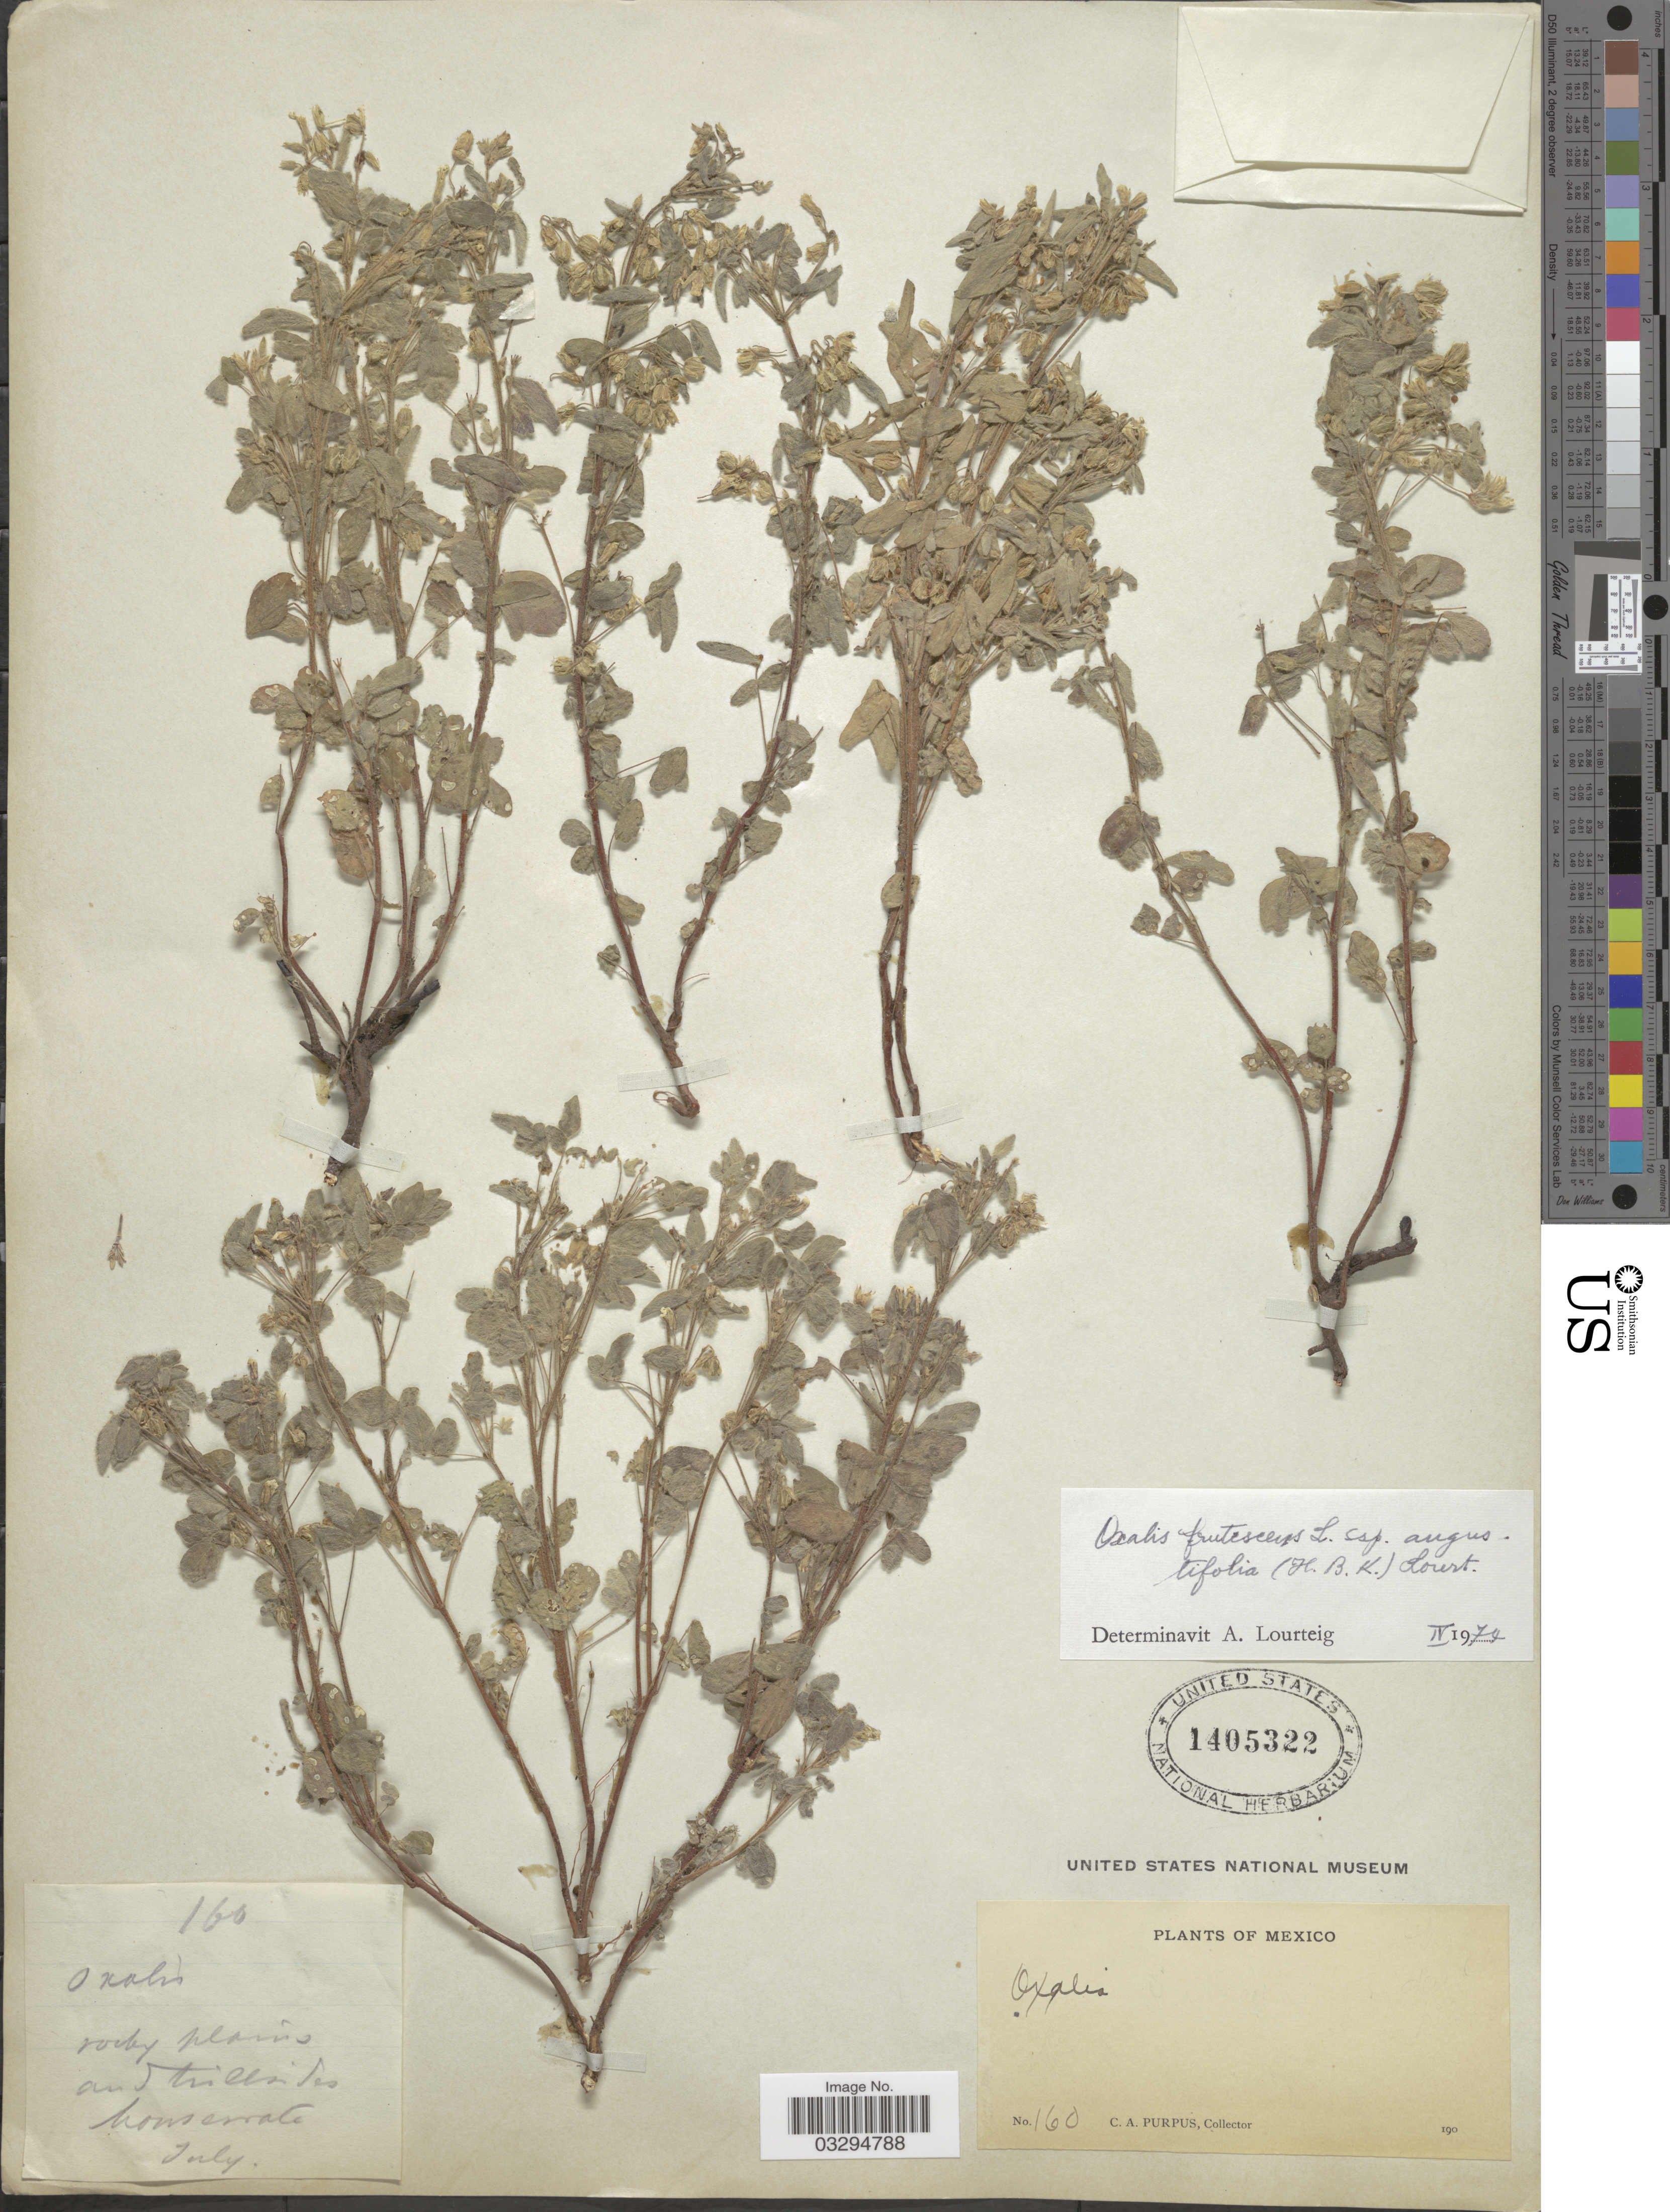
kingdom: Plantae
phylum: Tracheophyta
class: Magnoliopsida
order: Oxalidales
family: Oxalidaceae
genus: Oxalis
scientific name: Oxalis frutescens subsp. angustifolia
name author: (Kunth) Lourteig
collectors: C. A. Purpus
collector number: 160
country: Mexico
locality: Rocky plains and hillsides Monserrate.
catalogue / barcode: US 1405322